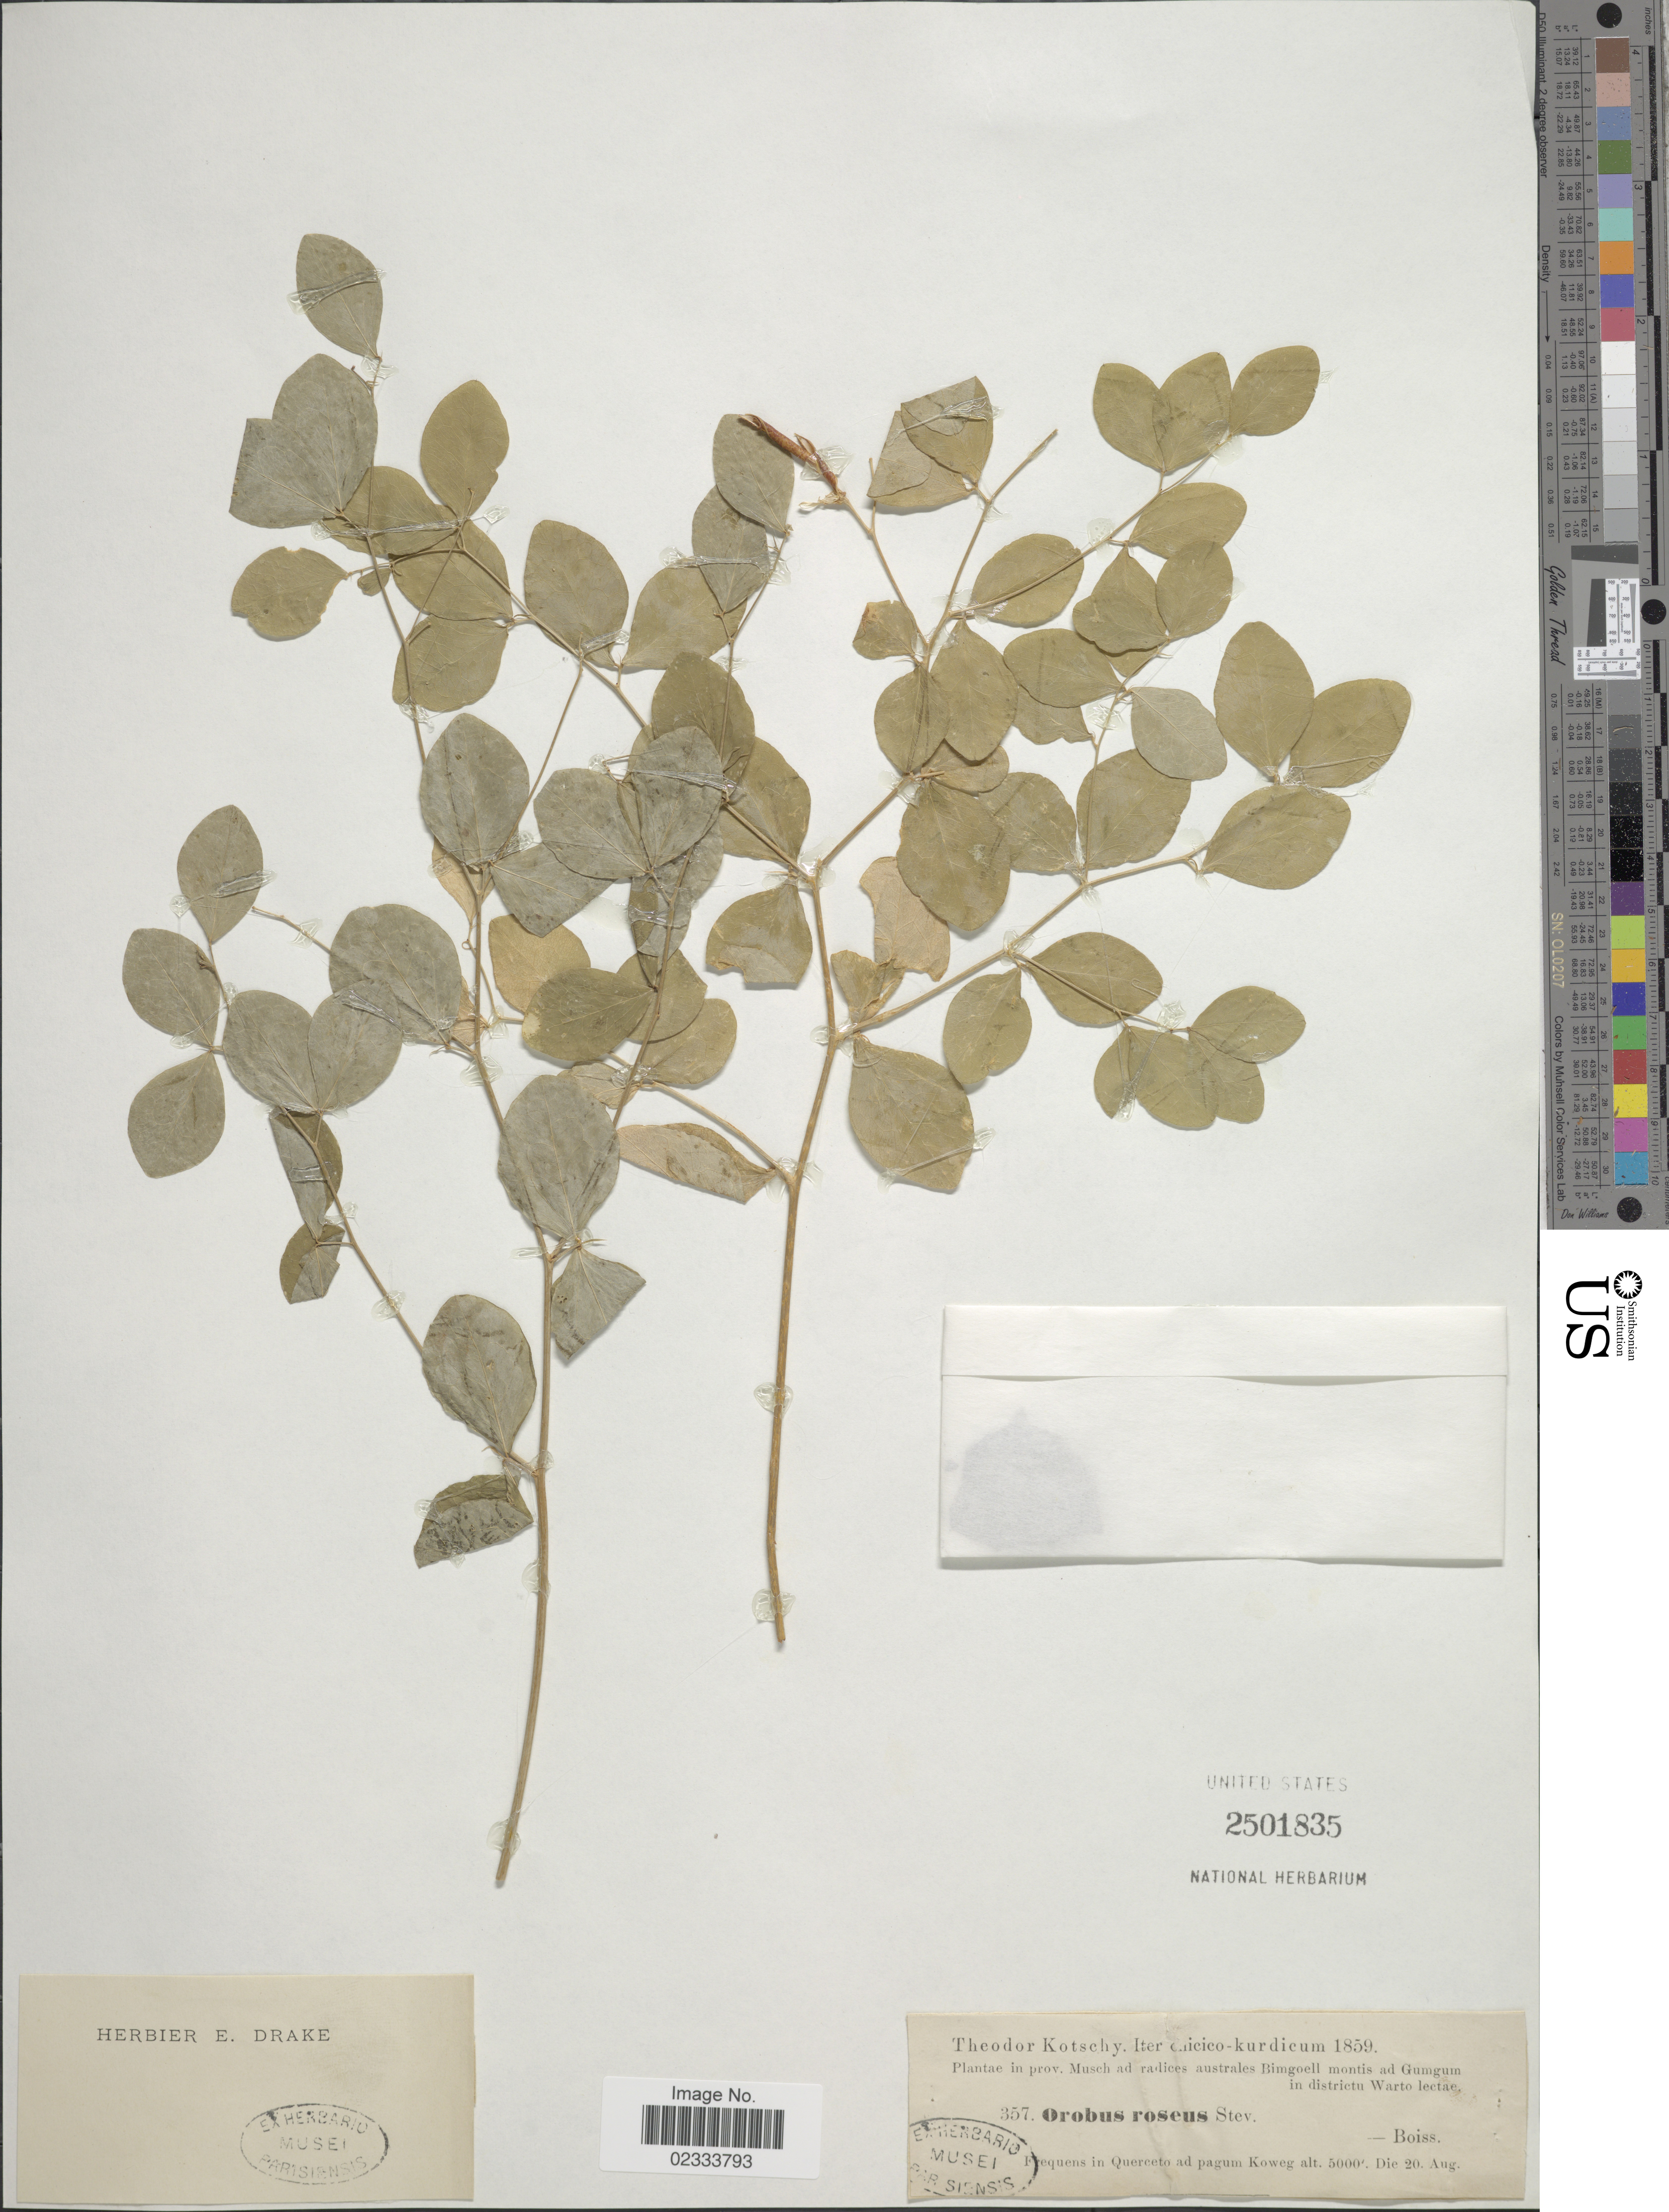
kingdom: Plantae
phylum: Tracheophyta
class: Magnoliopsida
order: Fabales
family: Fabaceae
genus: Lathyrus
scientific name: Lathyrus roseus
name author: Steven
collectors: K. G. Kotschy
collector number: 357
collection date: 1859-08-20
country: Turkey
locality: Cilicico-kurdicum, in prov. Musch ad radices australes Bimgoell montis ad Gumgum, in districtu Warto lectae, frequens in Querceto ad pagum Koweg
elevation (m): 1524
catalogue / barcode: US 2501835